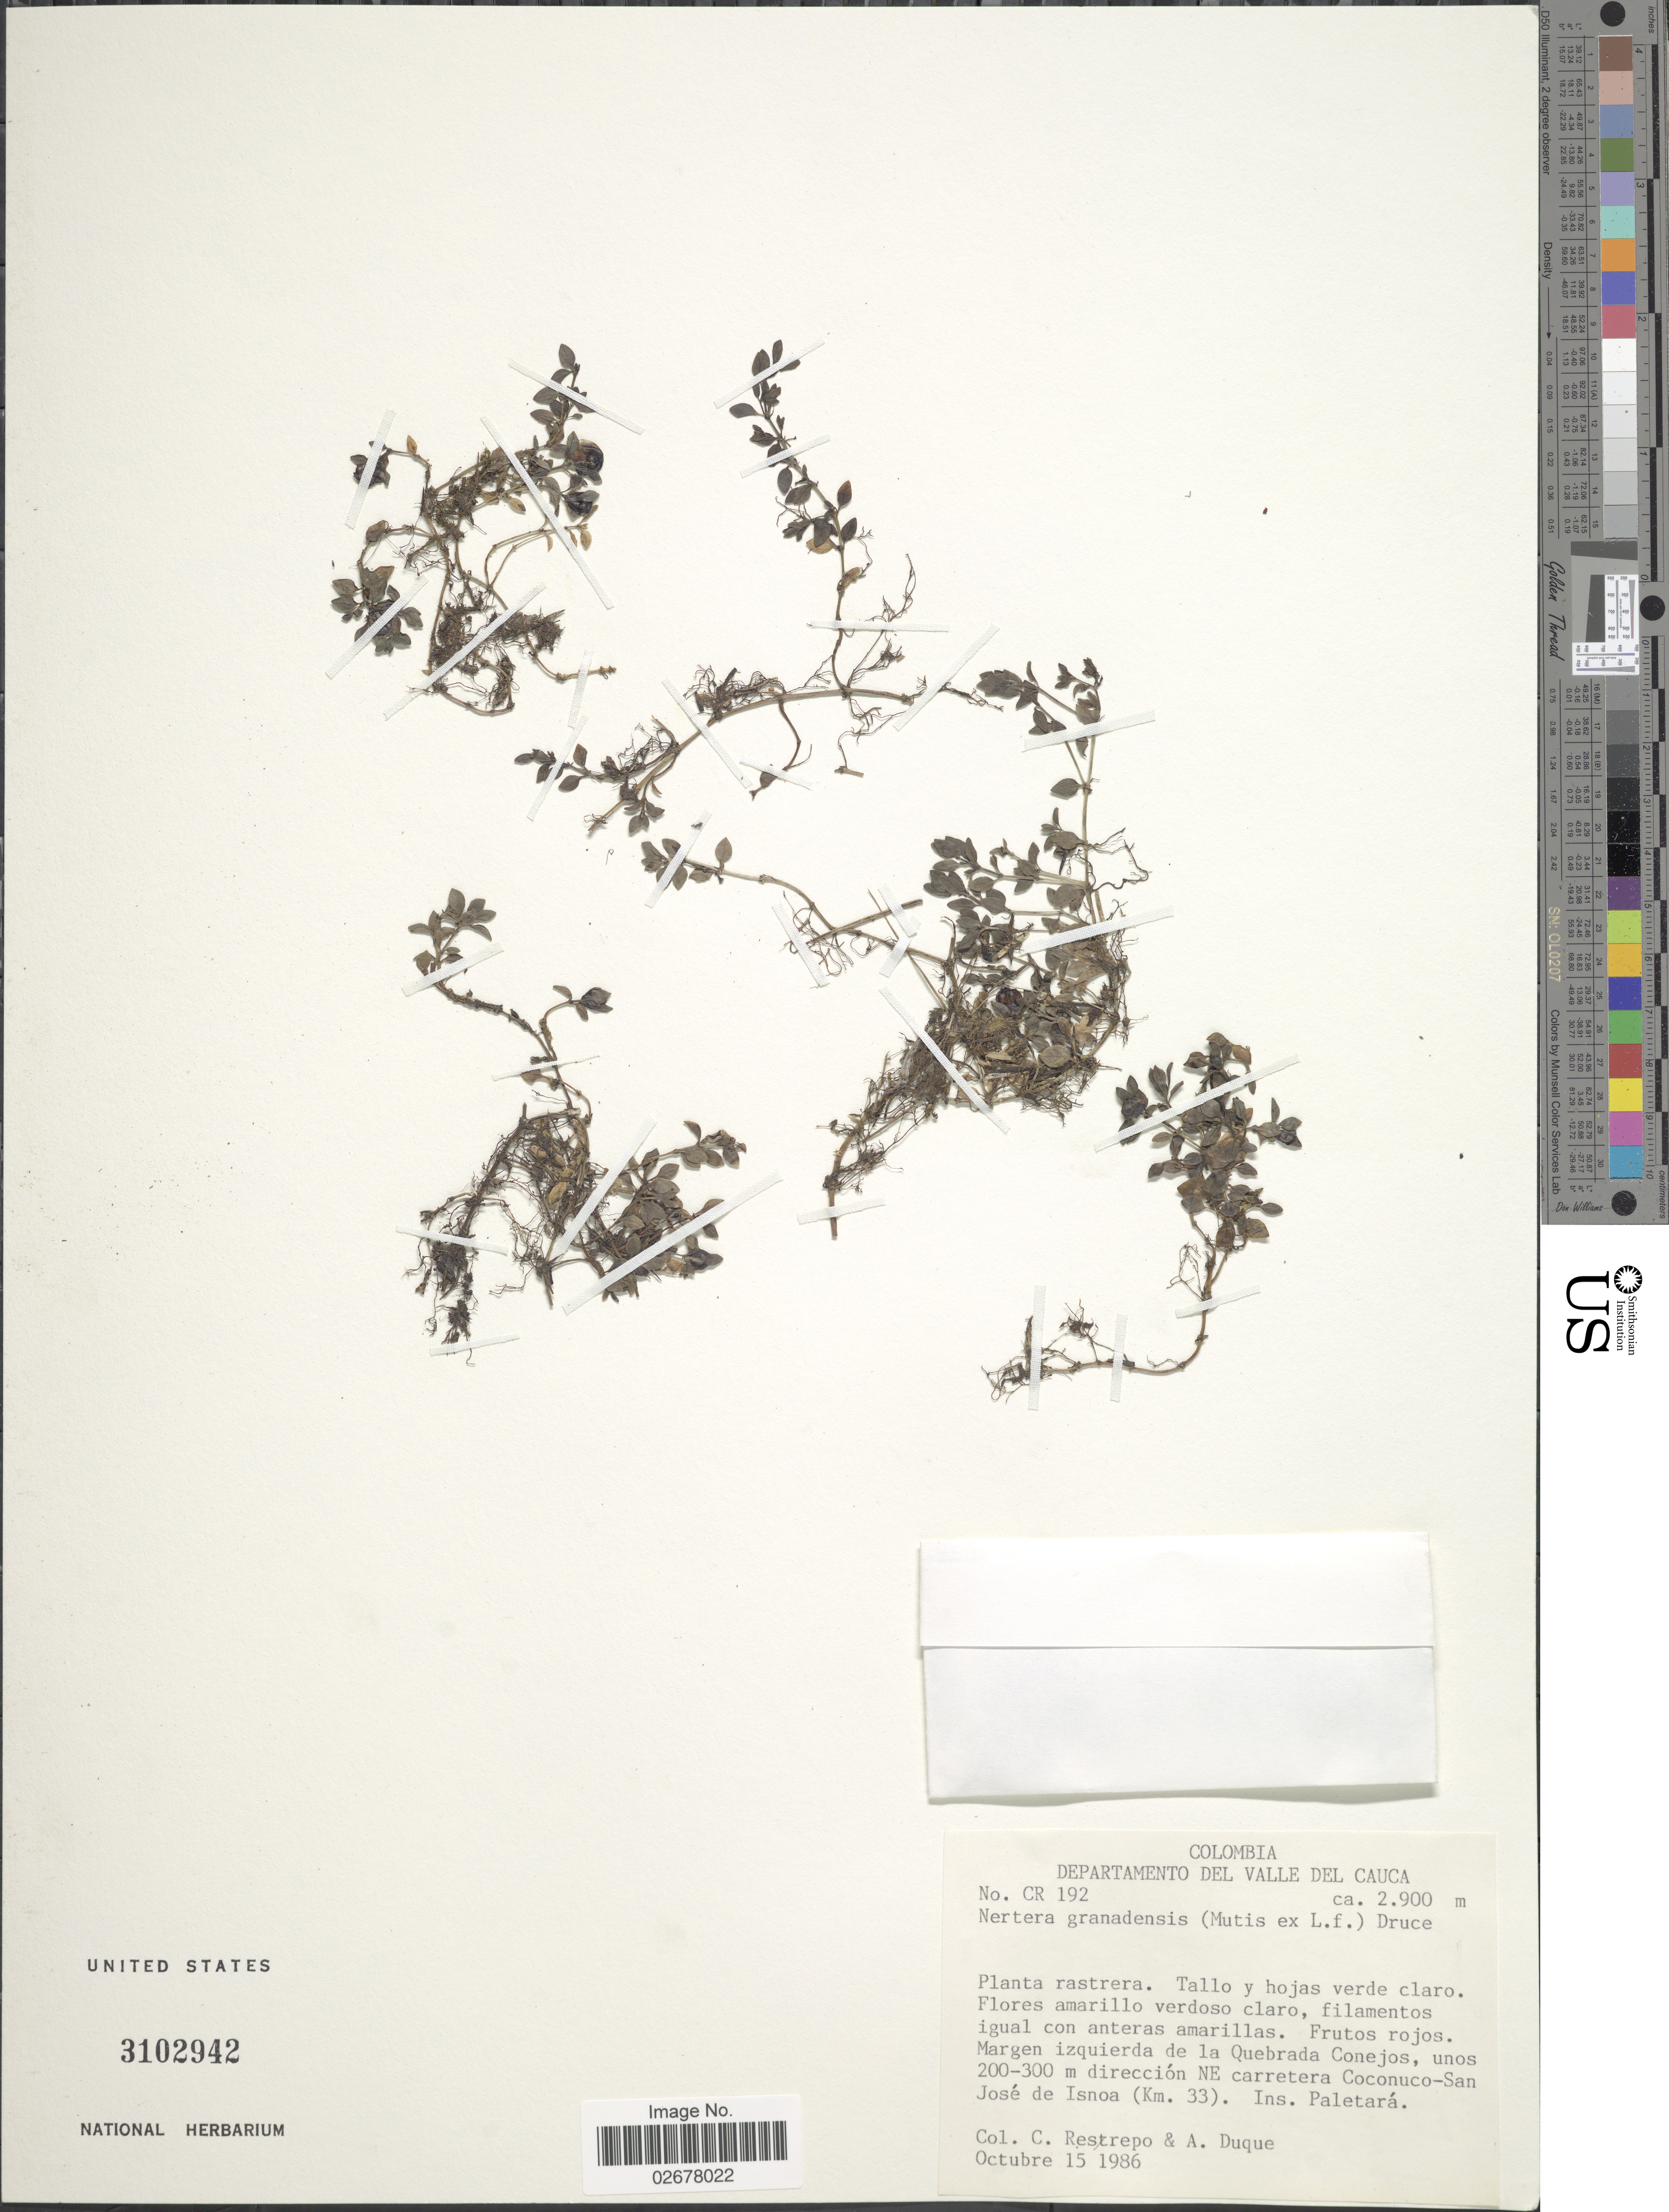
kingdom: Plantae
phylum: Tracheophyta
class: Magnoliopsida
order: Gentianales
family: Rubiaceae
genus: Nertera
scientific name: Nertera depressa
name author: Banks & Sol. ex Gaertn.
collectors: C. Restrepo & A. Duque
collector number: CR 192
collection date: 1986-10-15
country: Colombia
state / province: Valle del Cauca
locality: Departamento del Valle Del Cauca, margen izquierda de la Quebrada Conejos, unos 200-300 m dirección NE carretera Coconuco-San José de Isnoa (Km 33). Ins Paletará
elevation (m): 2900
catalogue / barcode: US 3102942